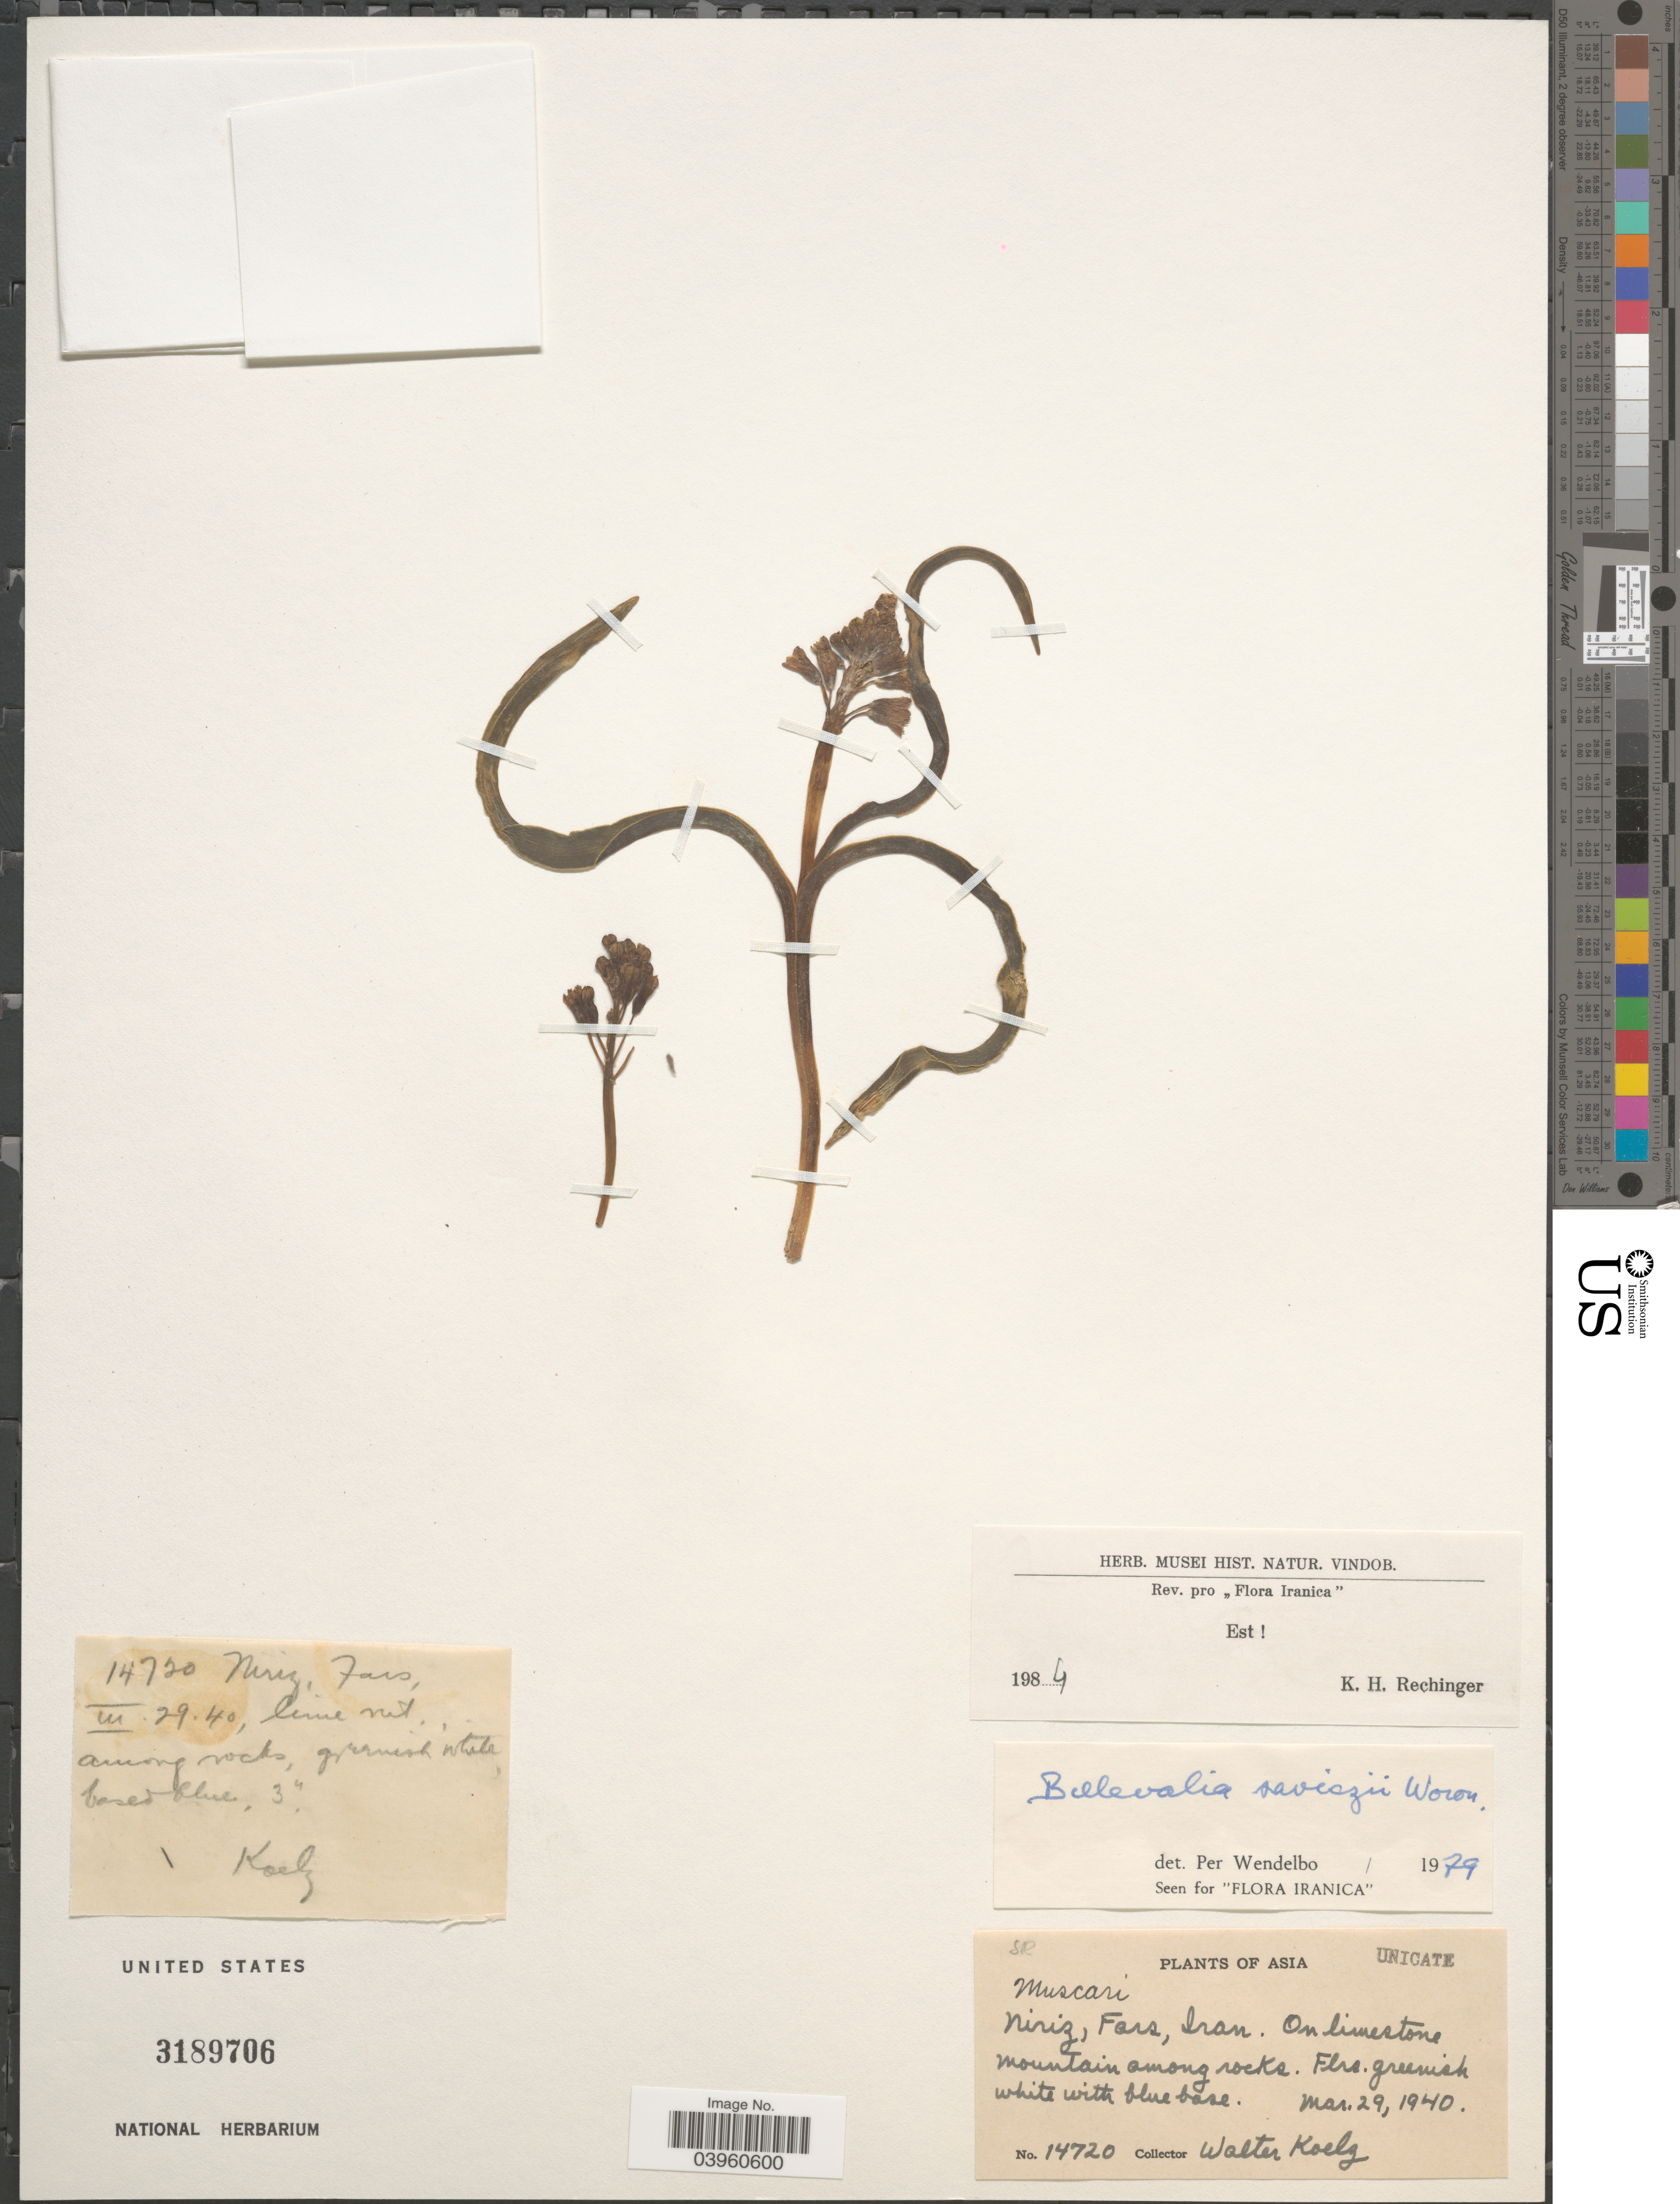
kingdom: Plantae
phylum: Tracheophyta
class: Liliopsida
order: Asparagales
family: Asparagaceae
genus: Bellevalia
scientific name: Bellevalia saviczii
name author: Woronow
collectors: W. N. Koelz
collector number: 14720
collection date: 1940-03-29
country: Iran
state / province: Fars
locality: Asia. Niriz.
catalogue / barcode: US 3189706